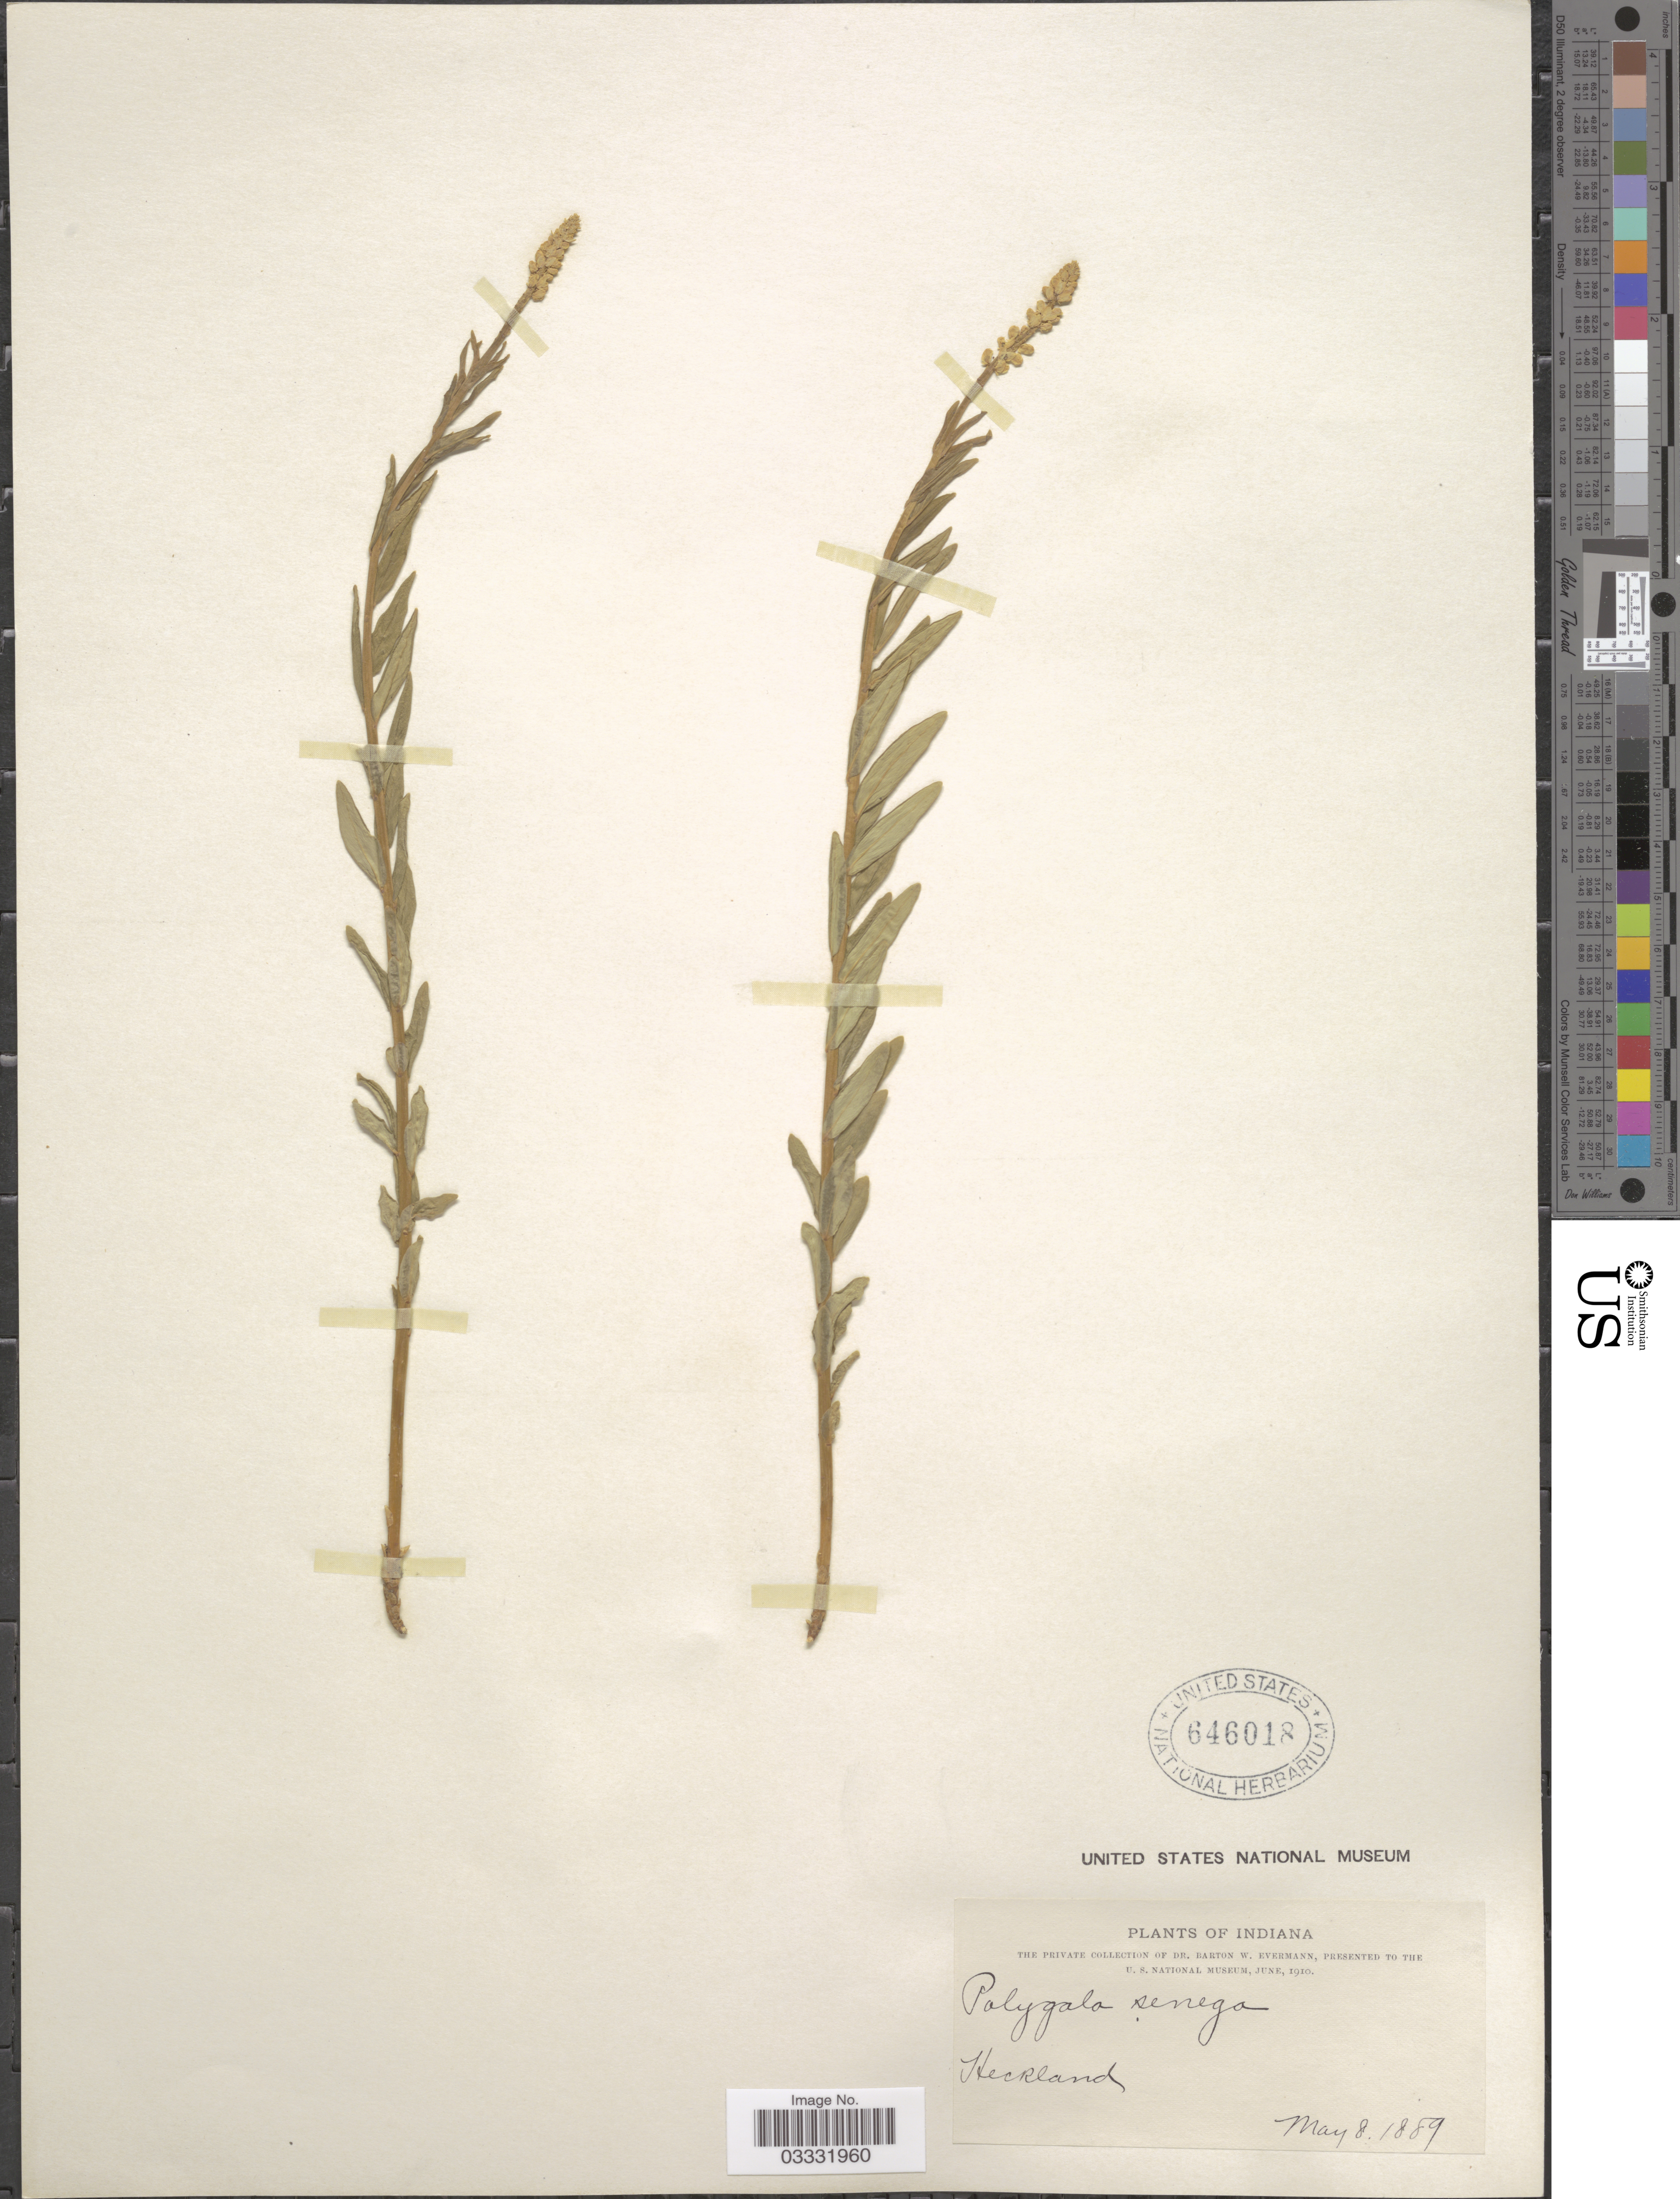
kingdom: Plantae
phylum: Tracheophyta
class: Magnoliopsida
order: Fabales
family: Polygalaceae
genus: Polygala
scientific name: Polygala senega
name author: L.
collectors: B. W. Evermann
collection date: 1889-05-08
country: United States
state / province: Indiana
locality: Heckland.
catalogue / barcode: US 646018